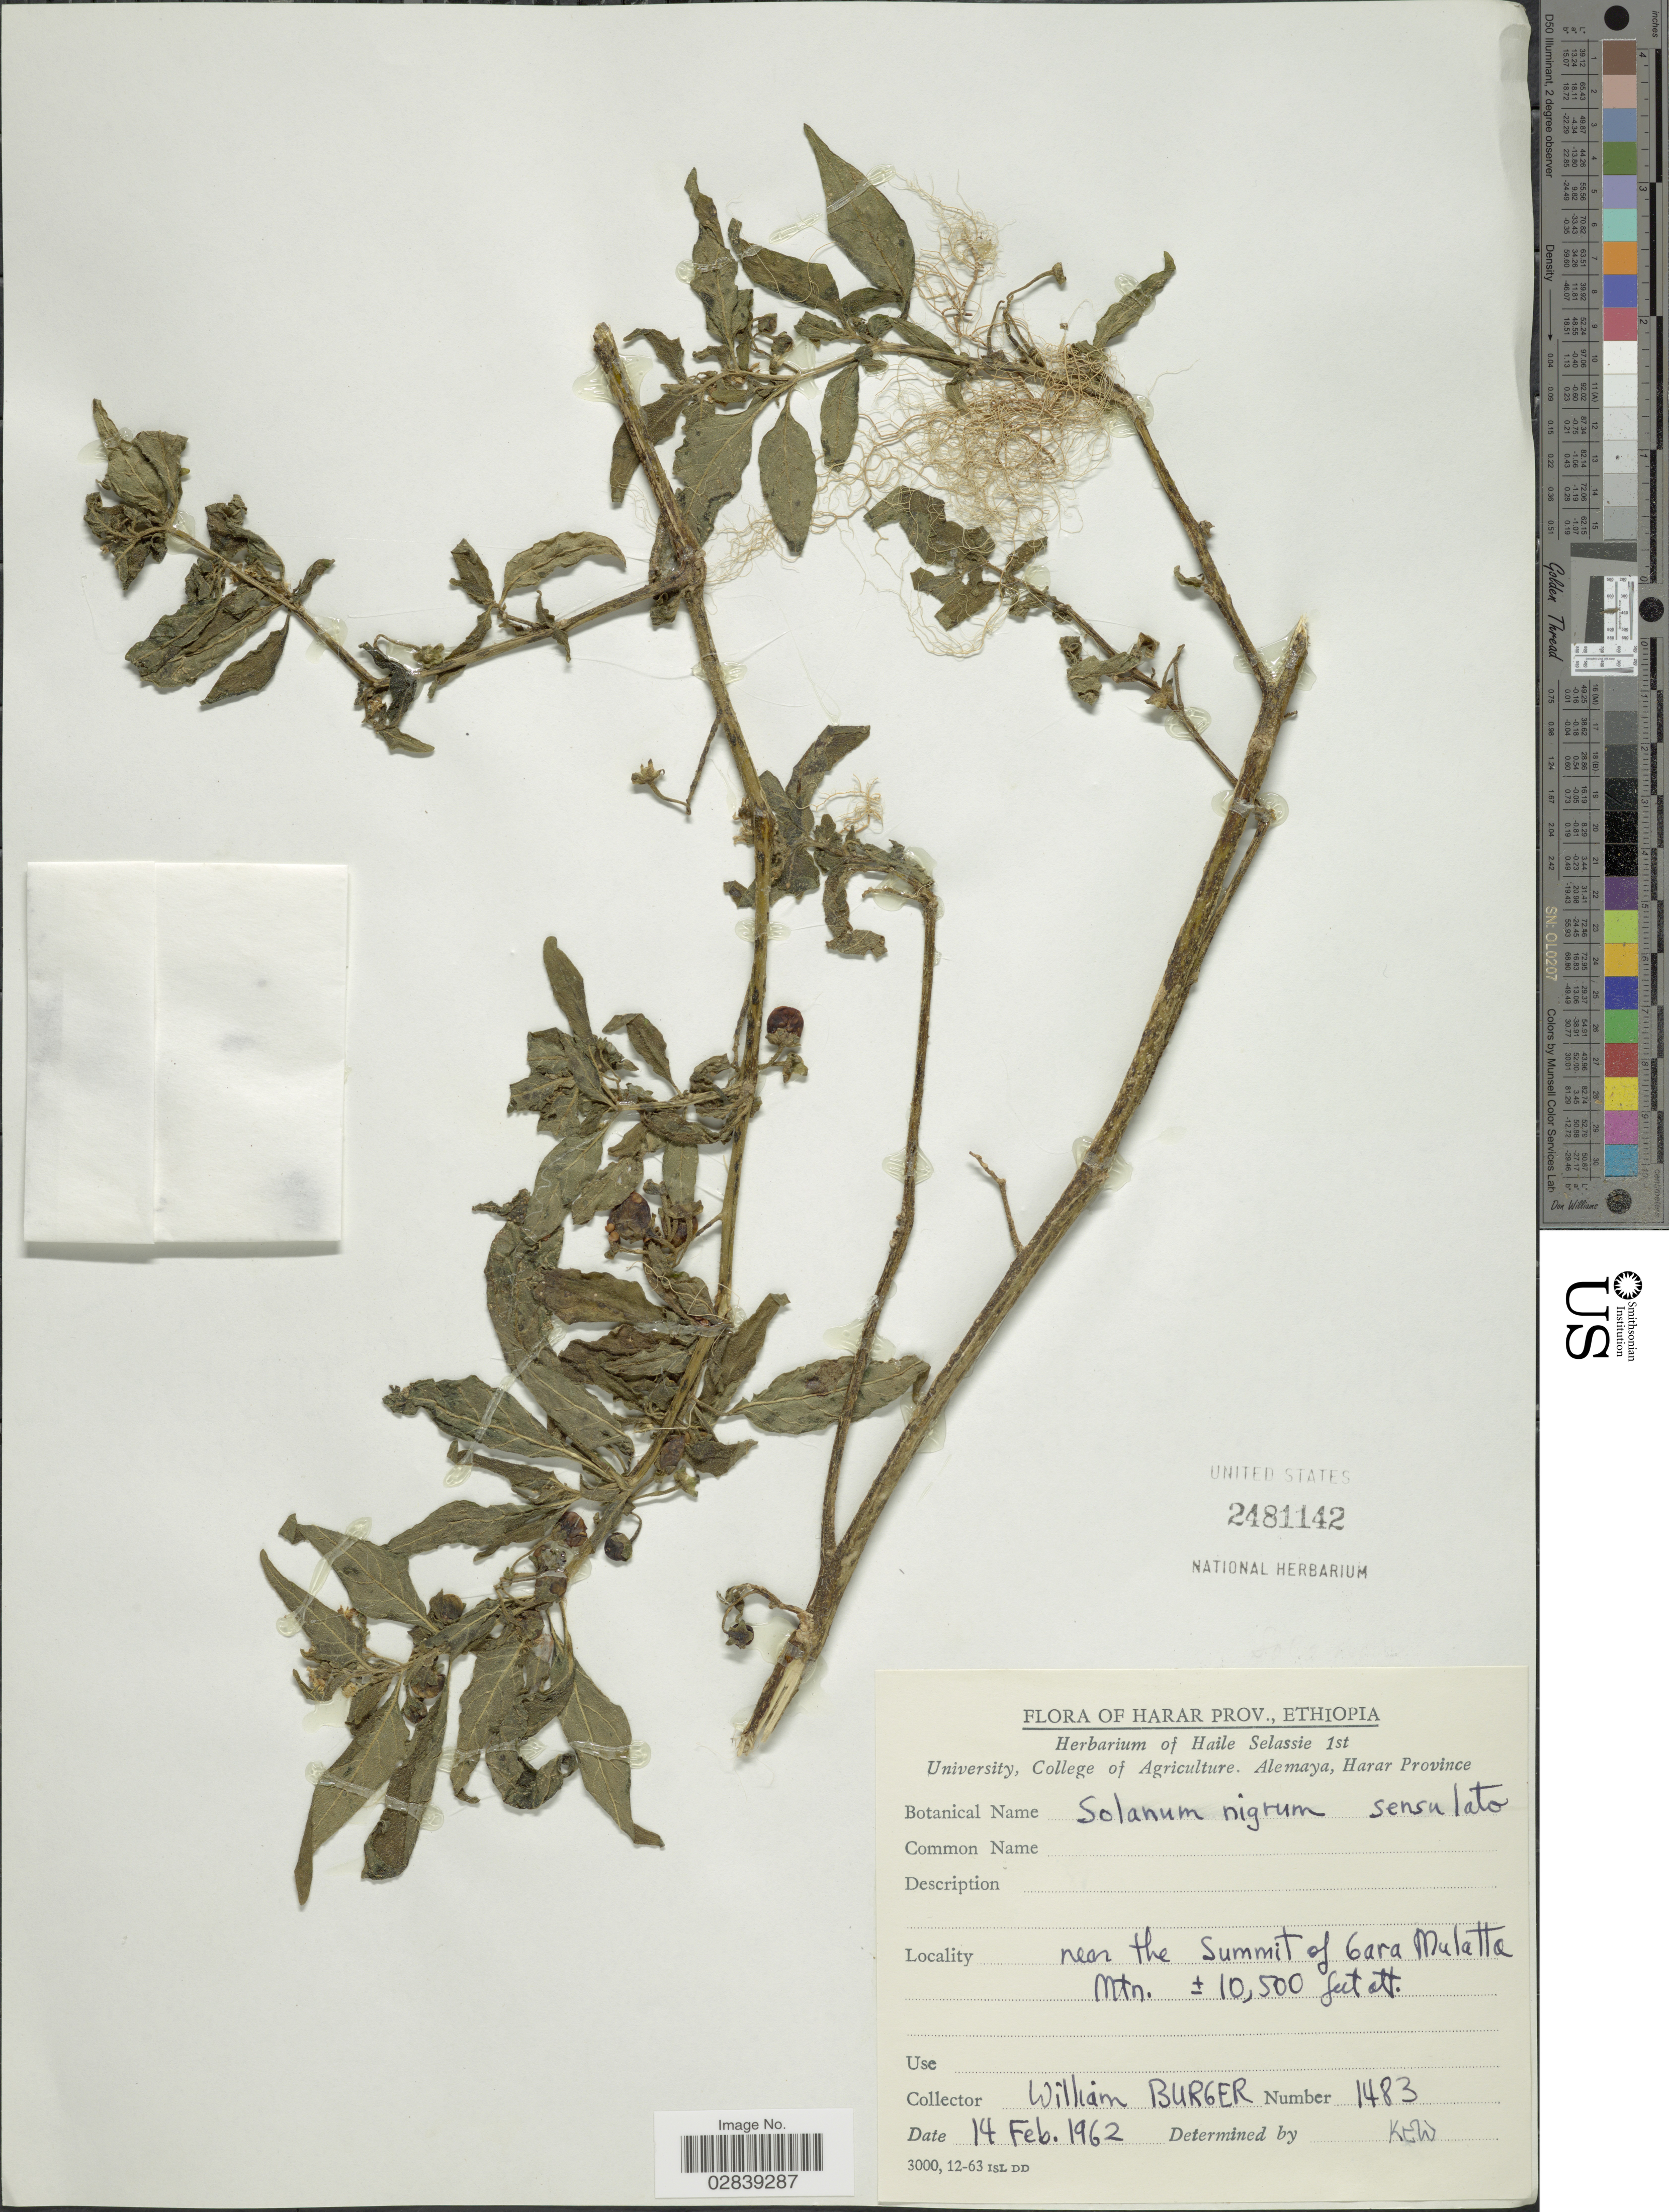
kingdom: Plantae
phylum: Tracheophyta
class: Magnoliopsida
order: Solanales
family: Solanaceae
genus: Solanum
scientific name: Solanum nigrum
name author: L.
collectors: W. Burger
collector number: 1483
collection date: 1962-02-14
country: Ethiopia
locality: Harar Prov., near the summit of Gara Mulatta Mtn.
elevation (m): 3200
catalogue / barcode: US 2481142